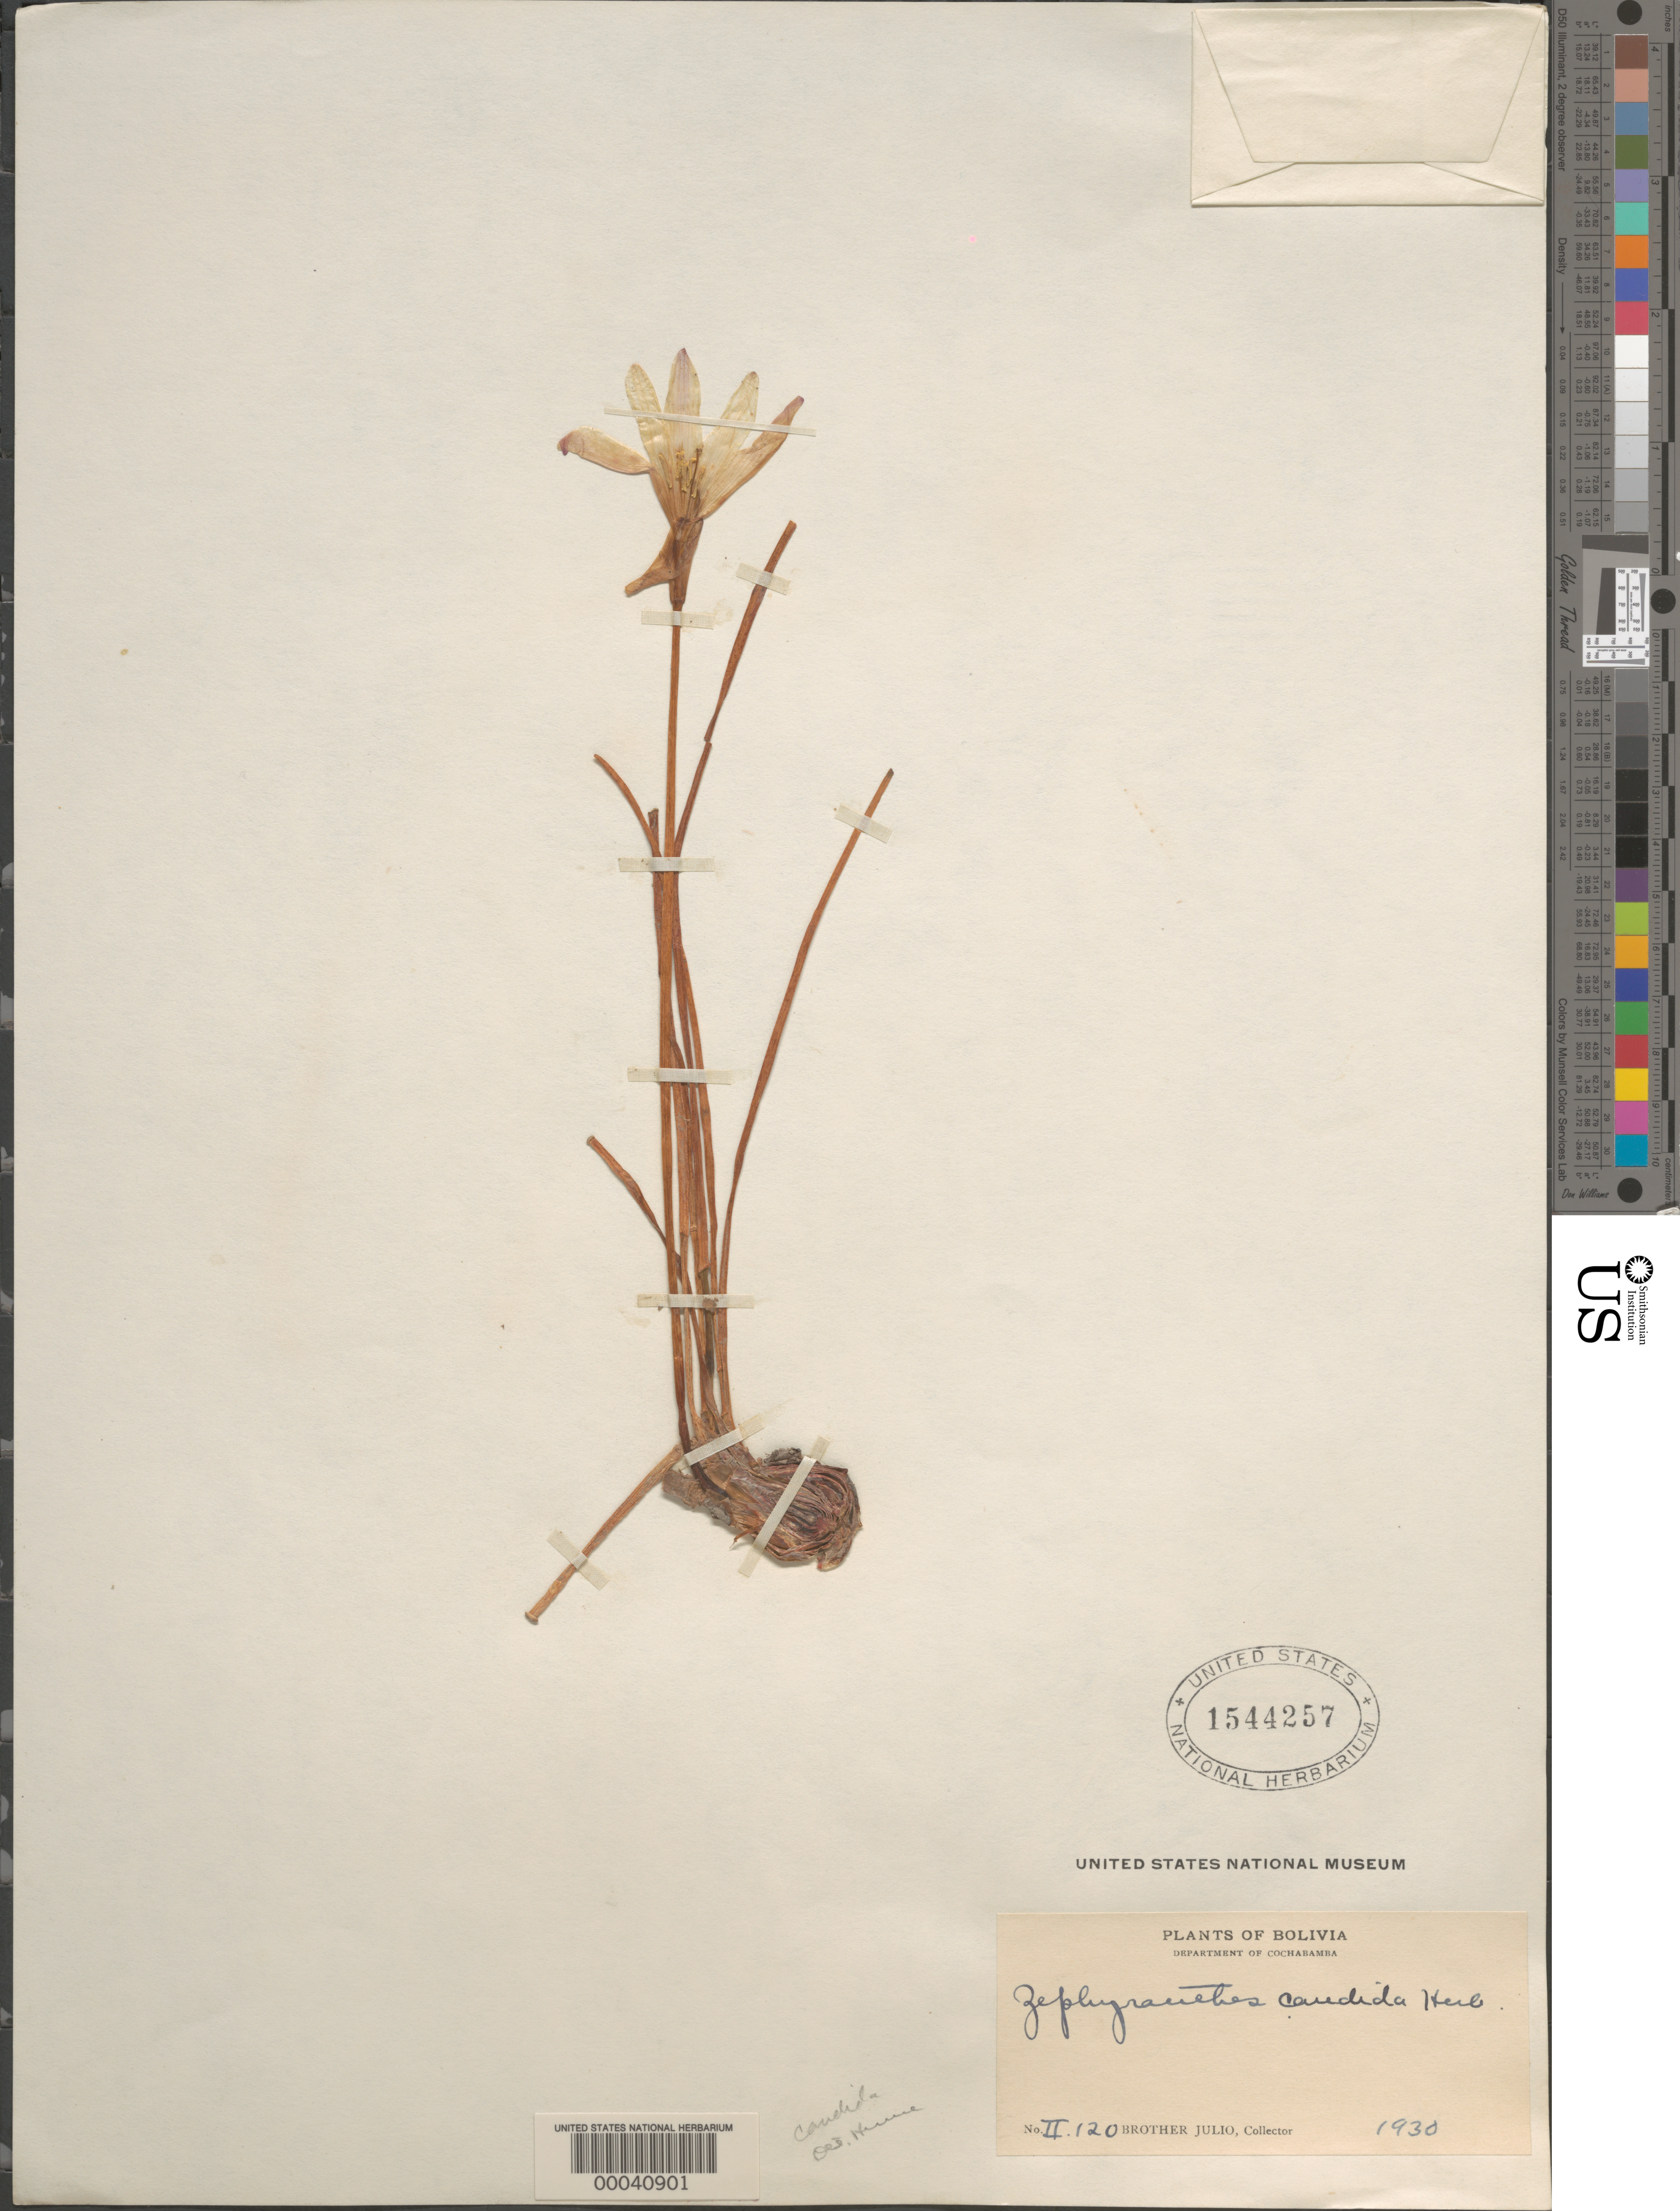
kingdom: Plantae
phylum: Tracheophyta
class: Liliopsida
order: Asparagales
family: Amaryllidaceae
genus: Zephyranthes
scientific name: Zephyranthes candida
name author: (Lindl.) Herb.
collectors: Bro. Julio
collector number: Ii 120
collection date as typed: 1930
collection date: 1930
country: Bolivia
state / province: Cochabamba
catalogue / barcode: US 1544257